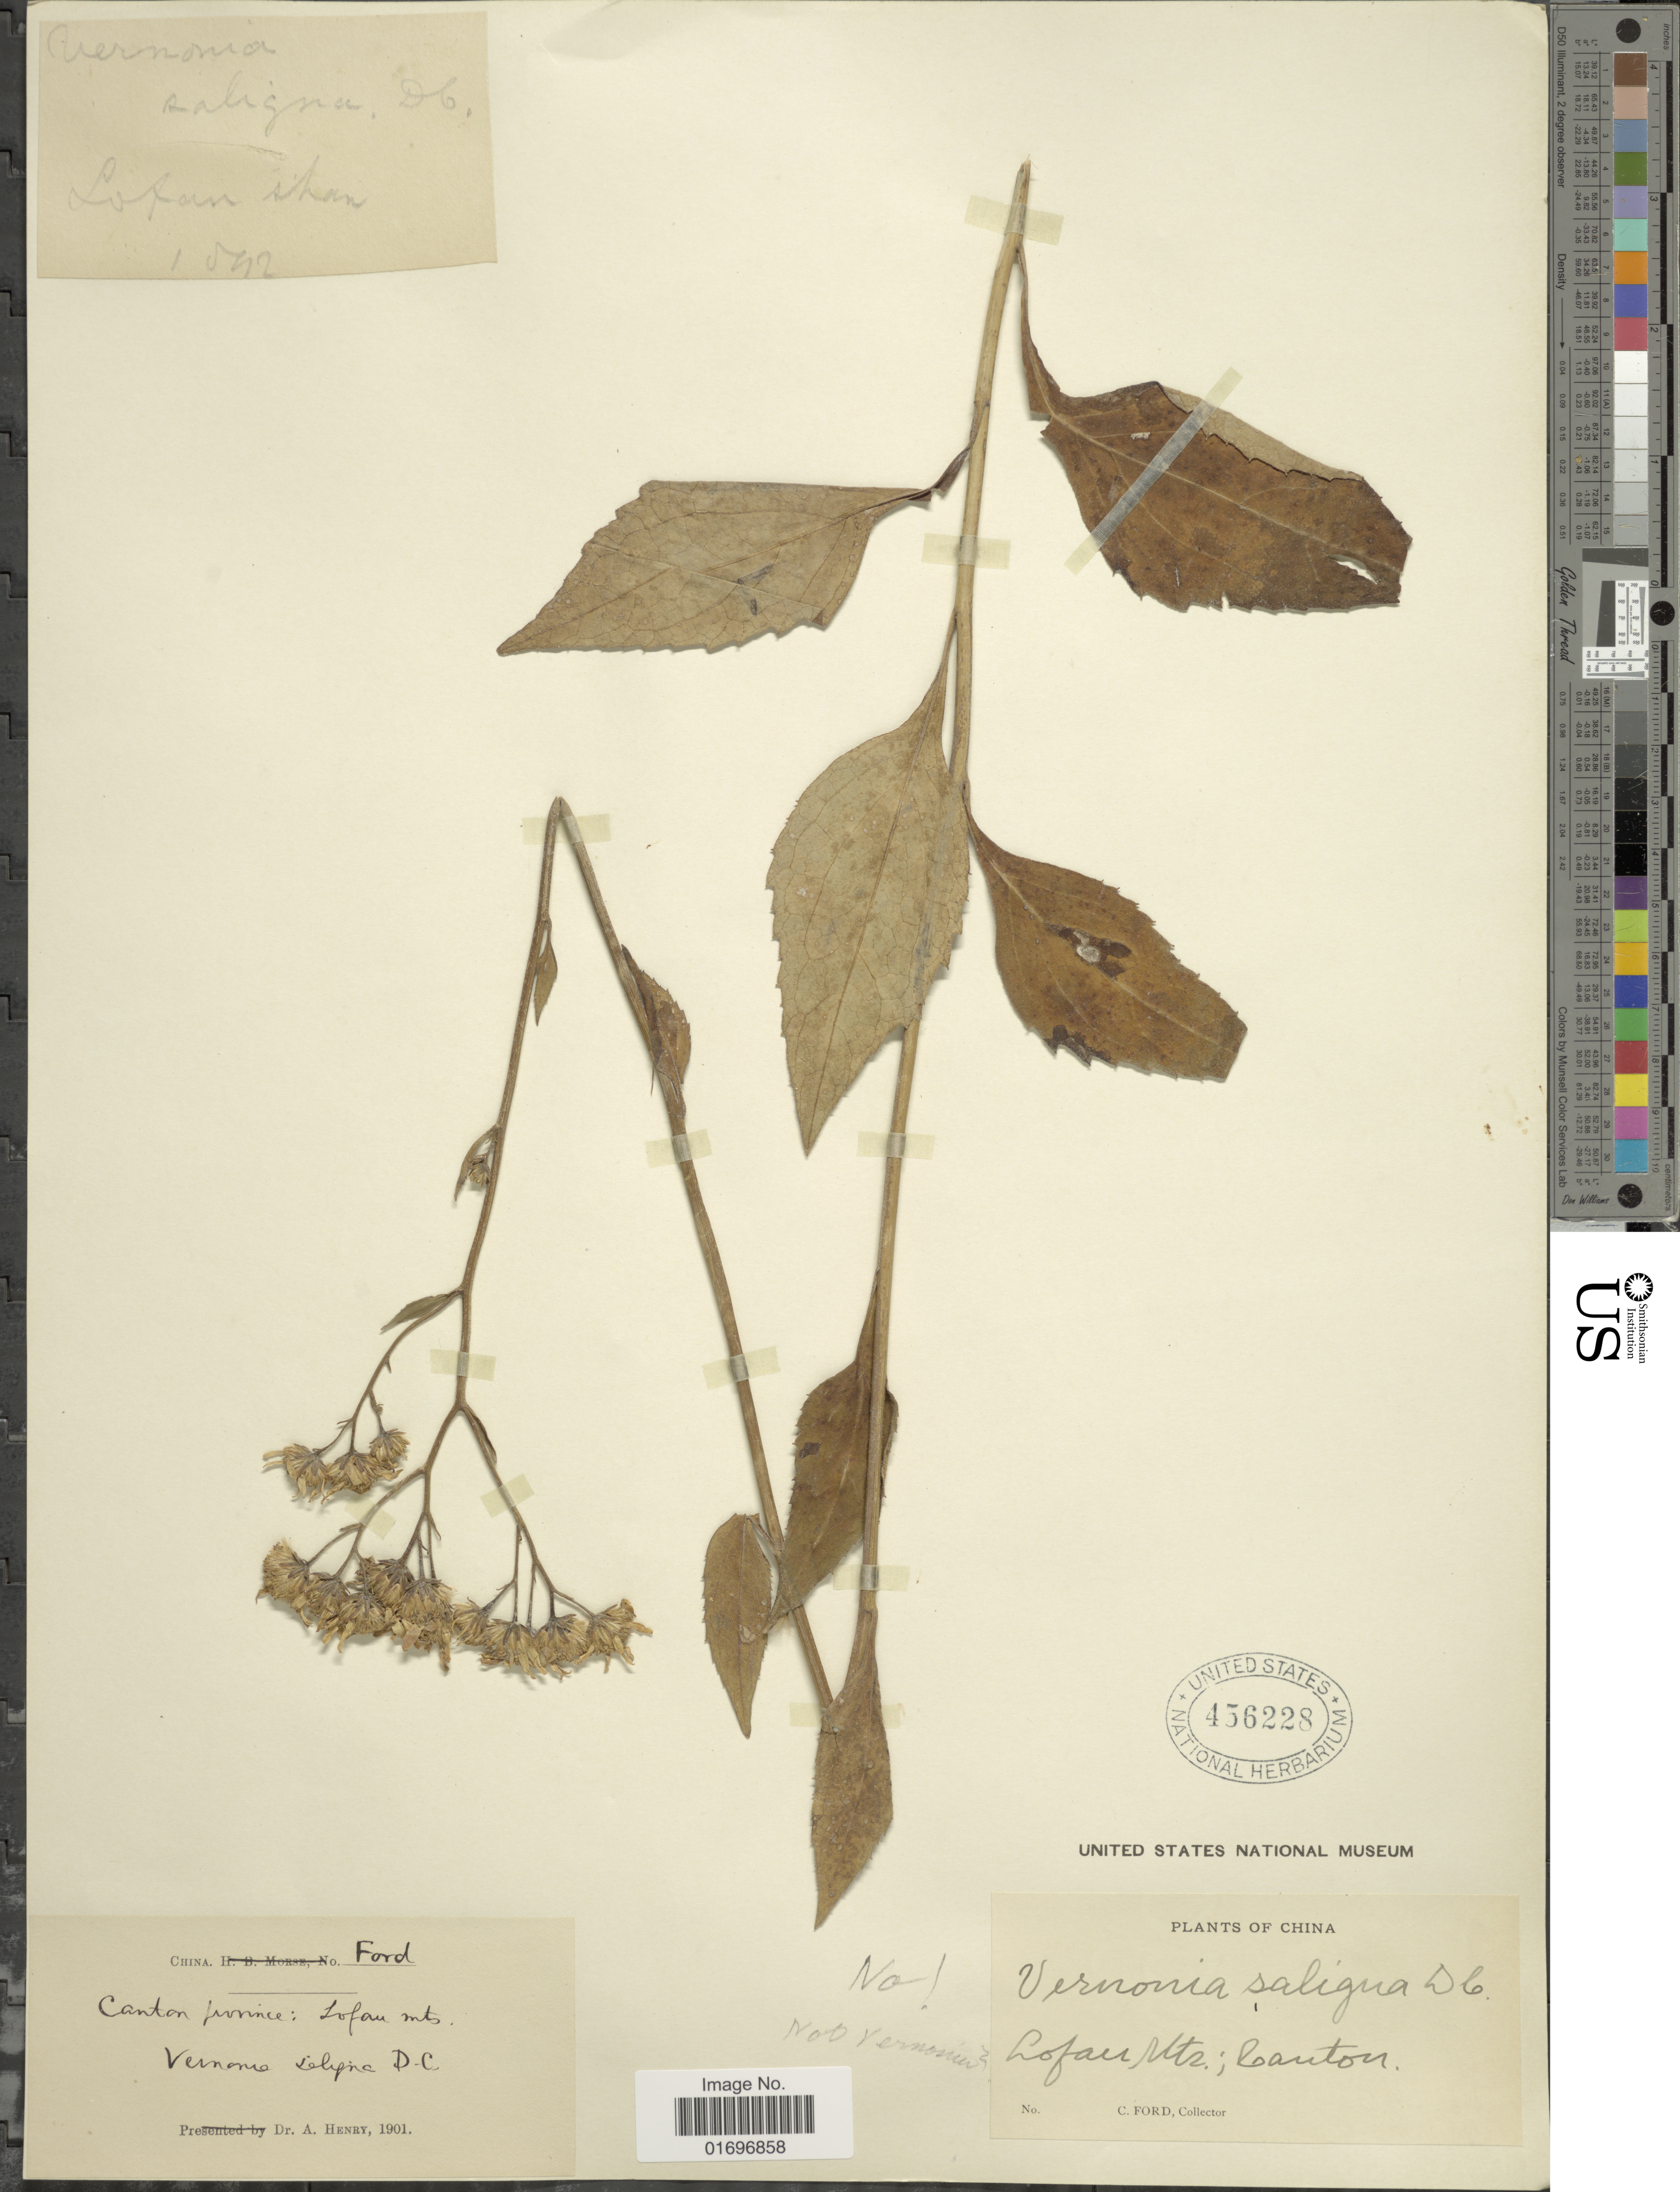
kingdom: Plantae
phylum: Tracheophyta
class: Magnoliopsida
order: Asterales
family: Asteraceae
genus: Aster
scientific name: Aster sp.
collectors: C. Ford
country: China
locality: Canton province: Lofan mts.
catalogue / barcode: US 456228